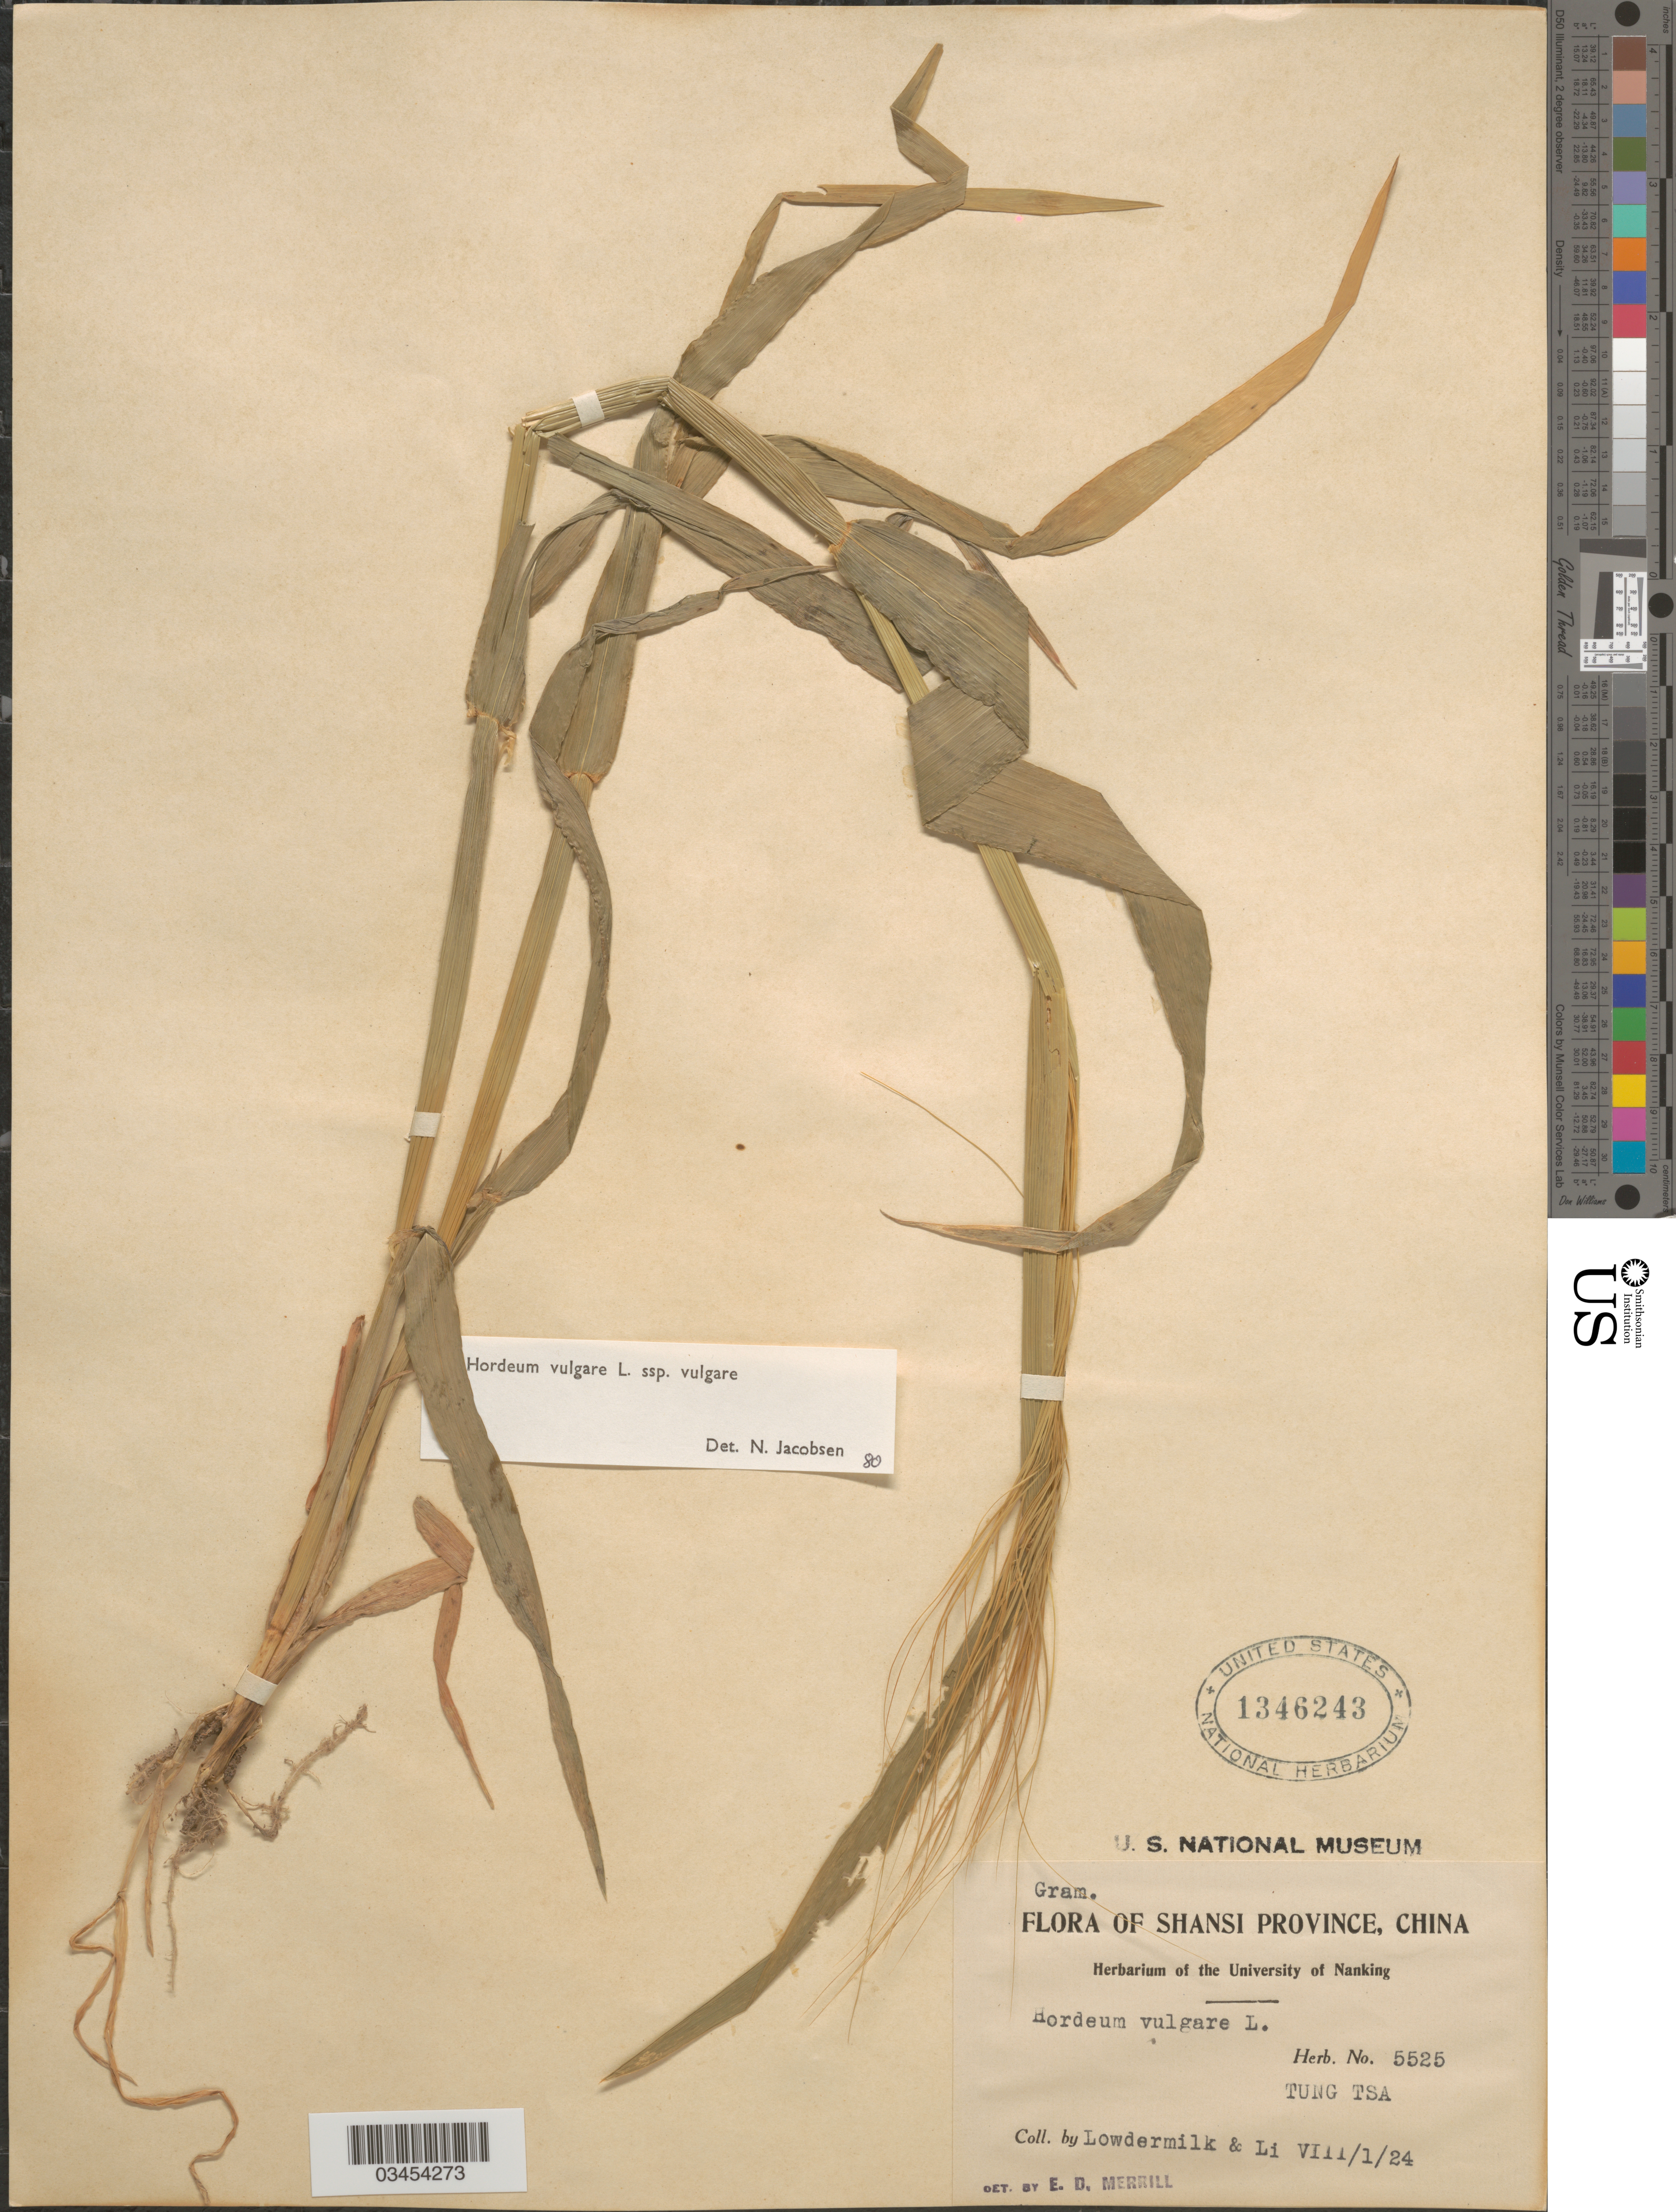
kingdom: Plantae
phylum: Tracheophyta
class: Liliopsida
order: Poales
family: Poaceae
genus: Hordeum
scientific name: Hordeum vulgare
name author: L.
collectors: Lowdermilk & -- Li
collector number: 5525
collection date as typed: Transcribed d/m/y: 1/8/24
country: China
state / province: Shanxi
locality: Shansi Province. Tung Tsa.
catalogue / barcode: US 1346243